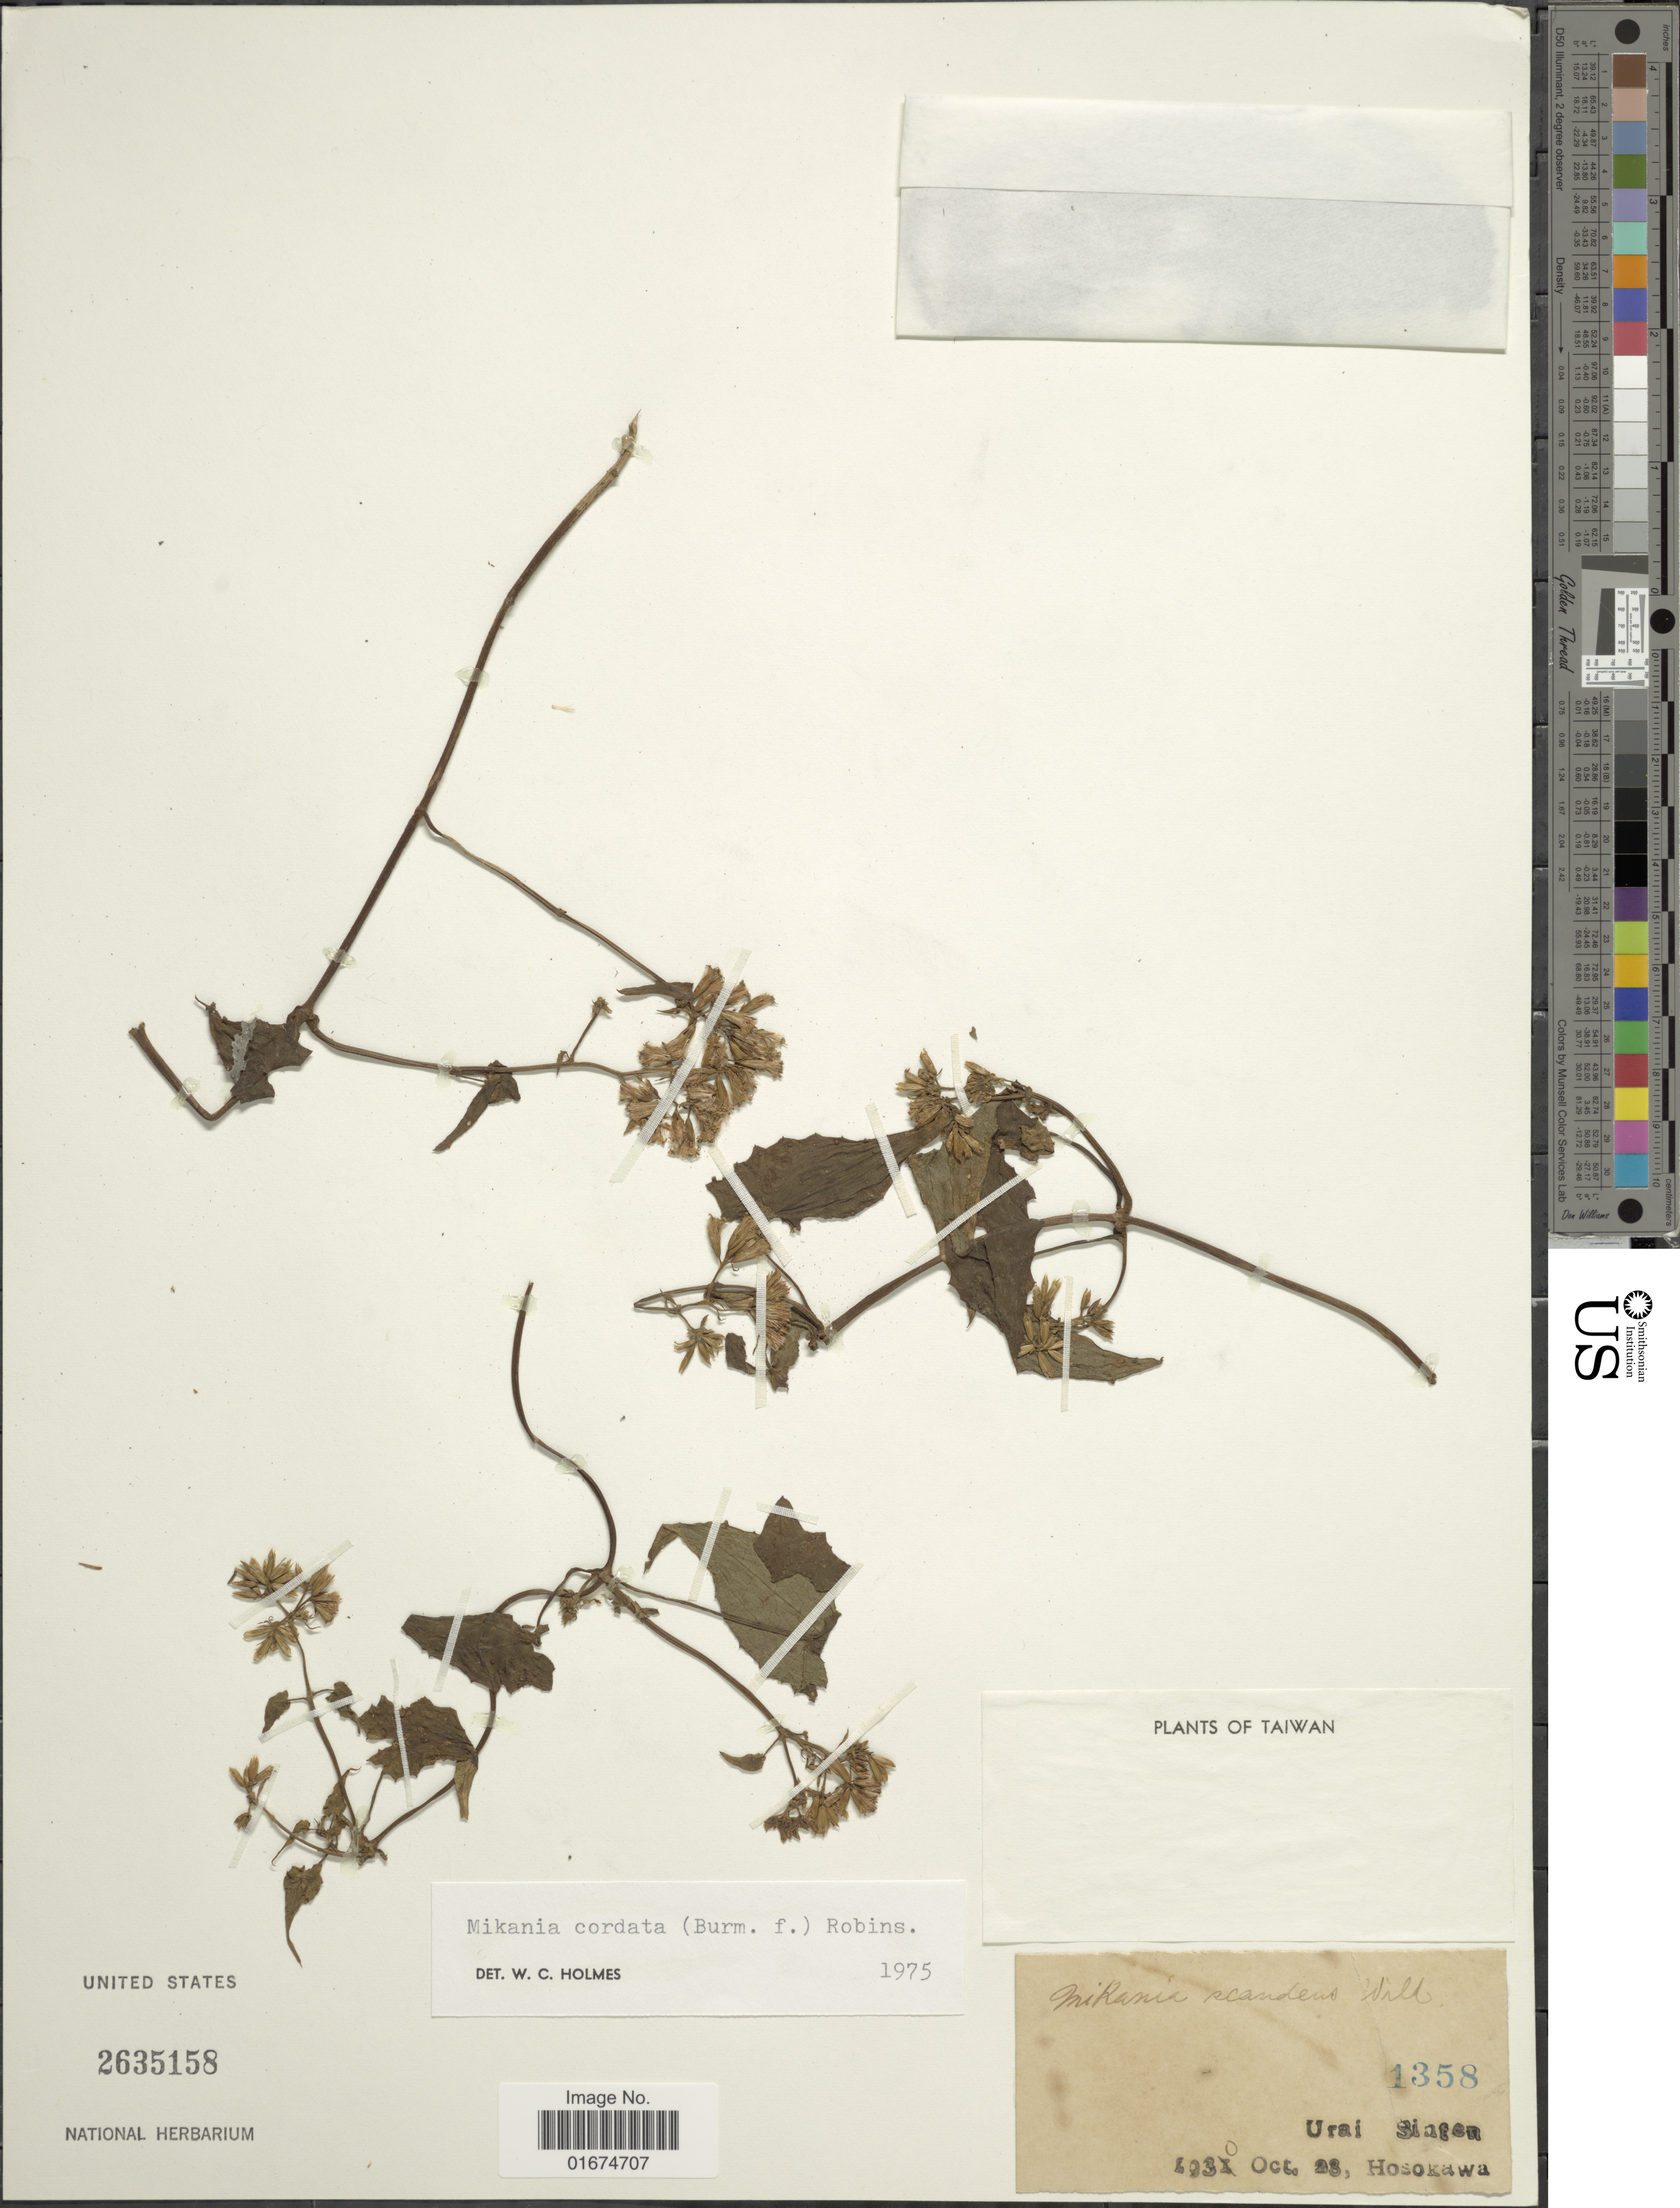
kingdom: Plantae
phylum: Tracheophyta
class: Magnoliopsida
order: Asterales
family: Asteraceae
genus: Mikania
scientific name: Mikania cordata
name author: (Burm. f.) B.L. Rob.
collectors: T. Hosokawa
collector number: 1358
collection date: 1930-10-23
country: Taiwan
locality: Urai Singen [interpreted]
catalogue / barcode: US 2635158